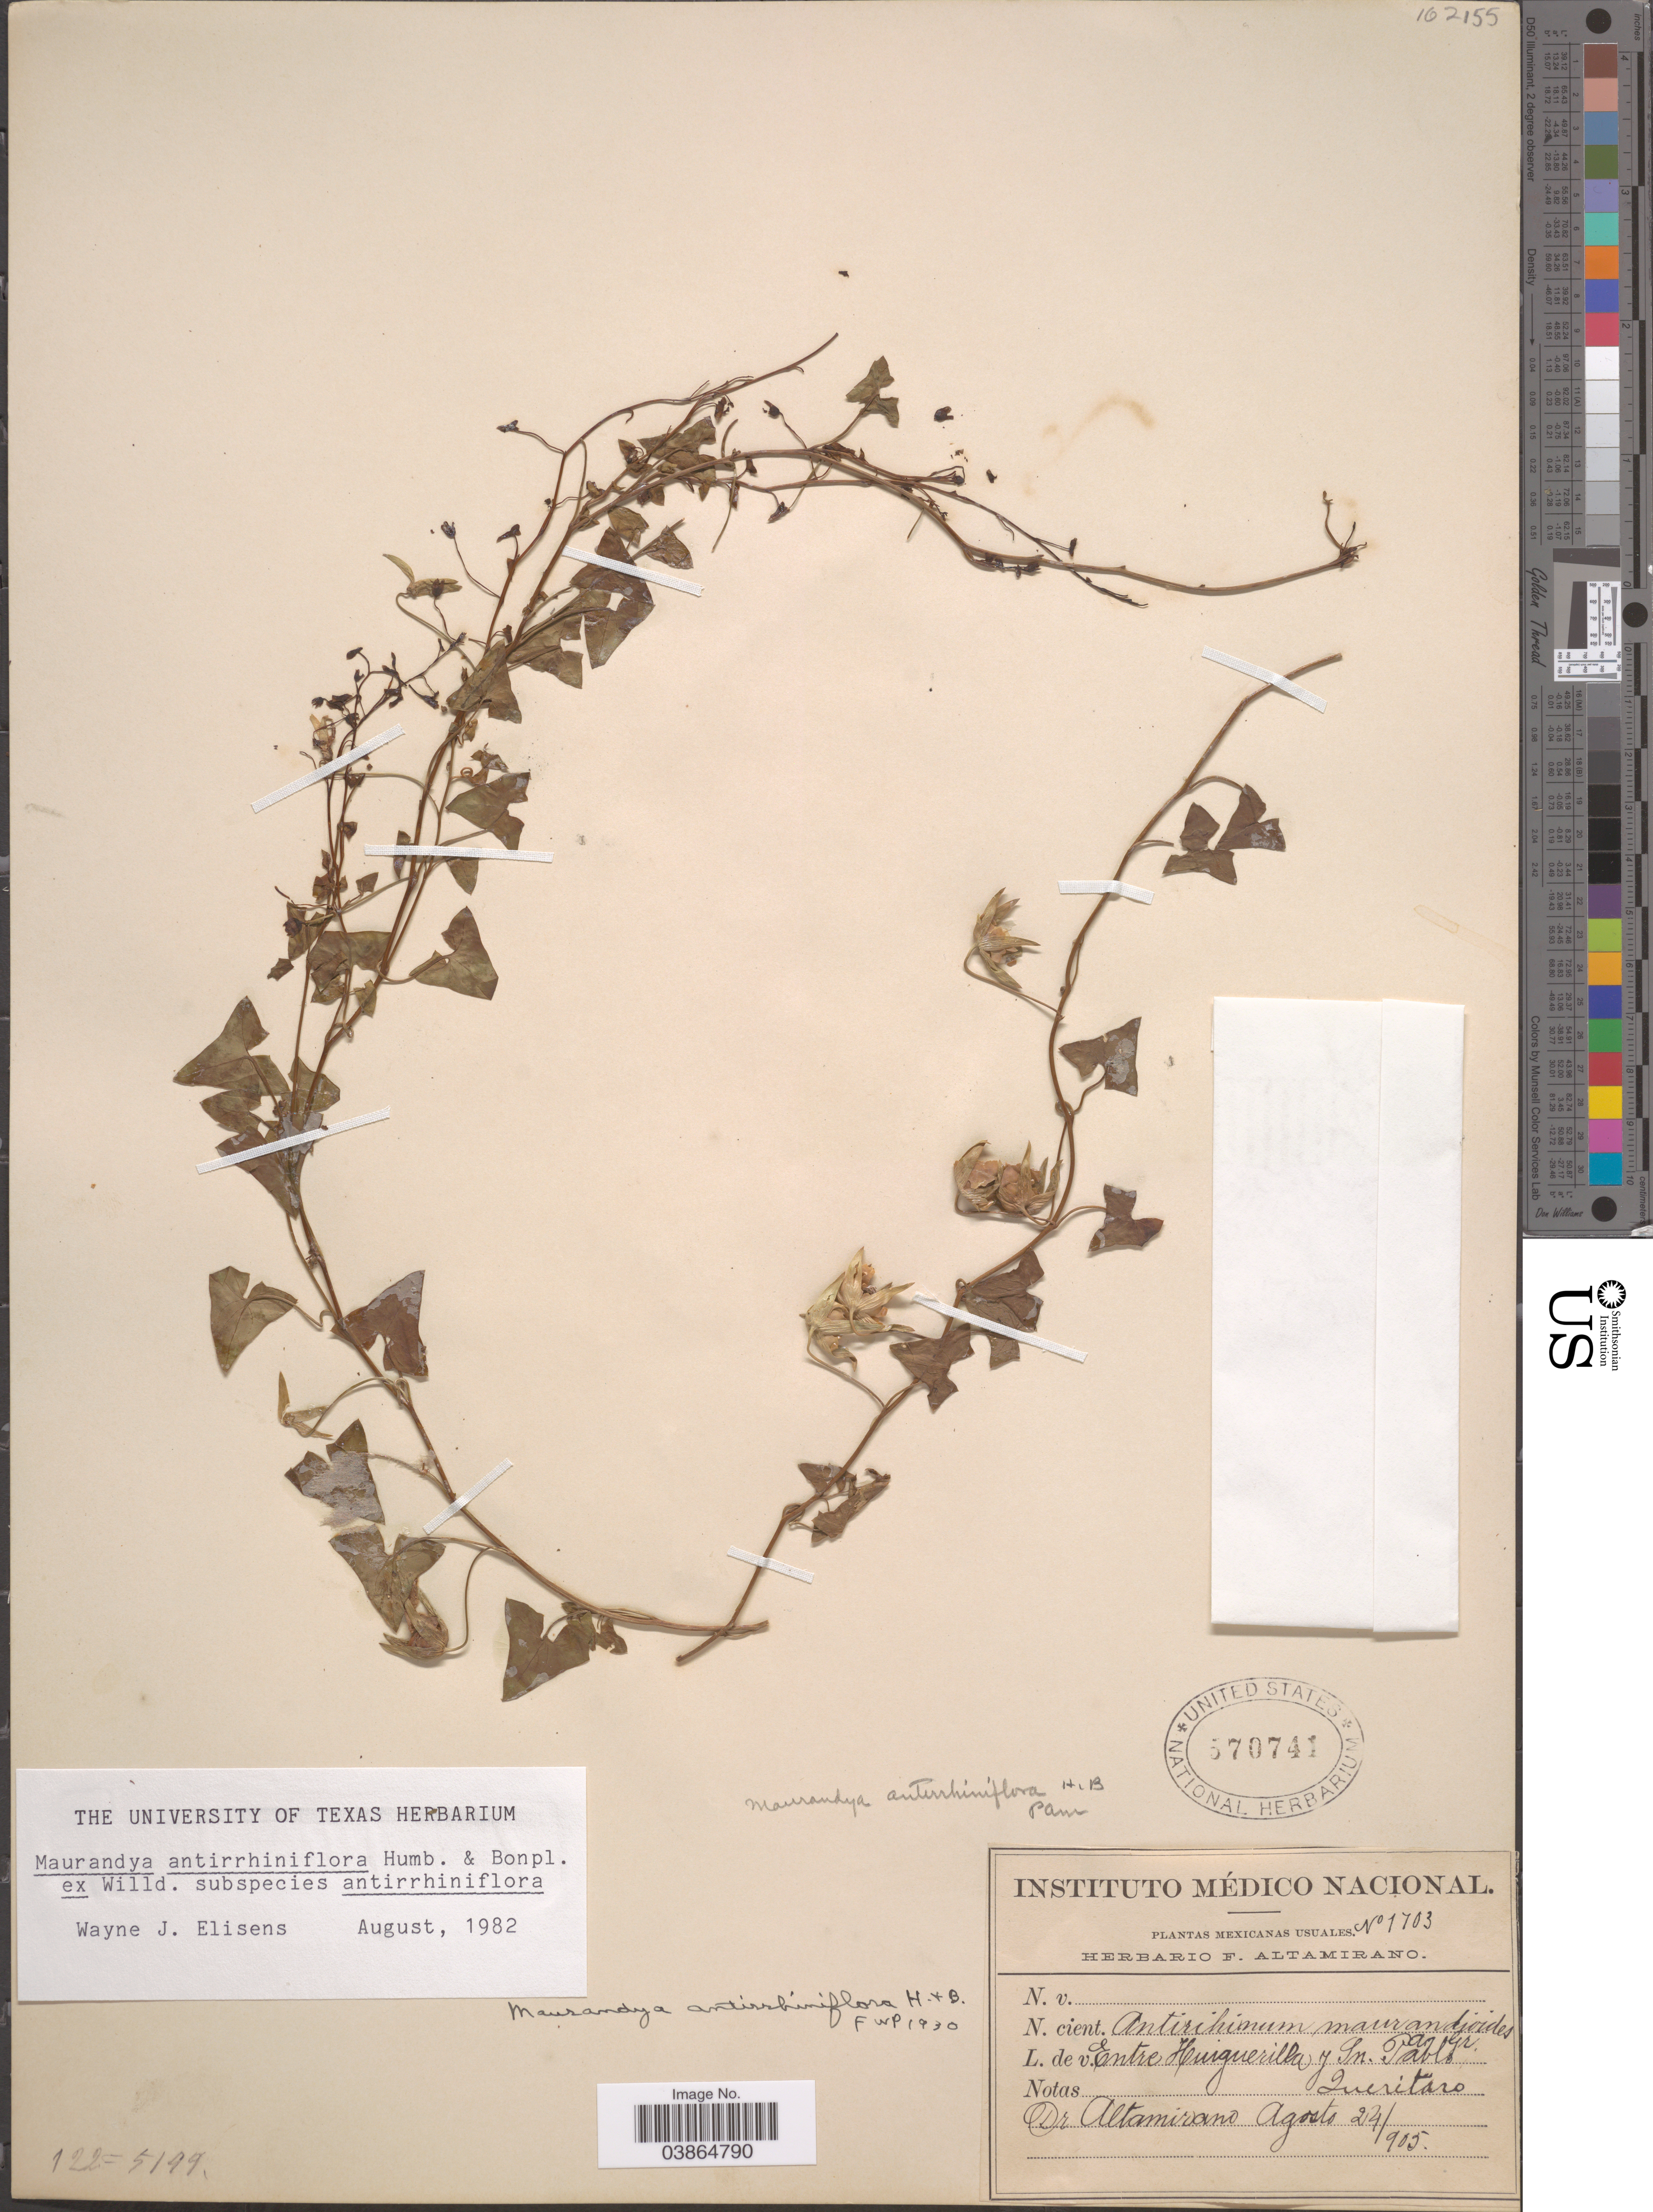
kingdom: Plantae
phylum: Tracheophyta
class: Magnoliopsida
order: Lamiales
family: Plantaginaceae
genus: Maurandya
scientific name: Maurandya antirrhiniflora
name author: Humb. & Bonpl. ex Willd.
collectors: Altamirano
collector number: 1703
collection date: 1905-08-24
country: Mexico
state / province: Querétaro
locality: Entre Huiguerilla y Sn. Pablo. Queritaro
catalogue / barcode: US 570741